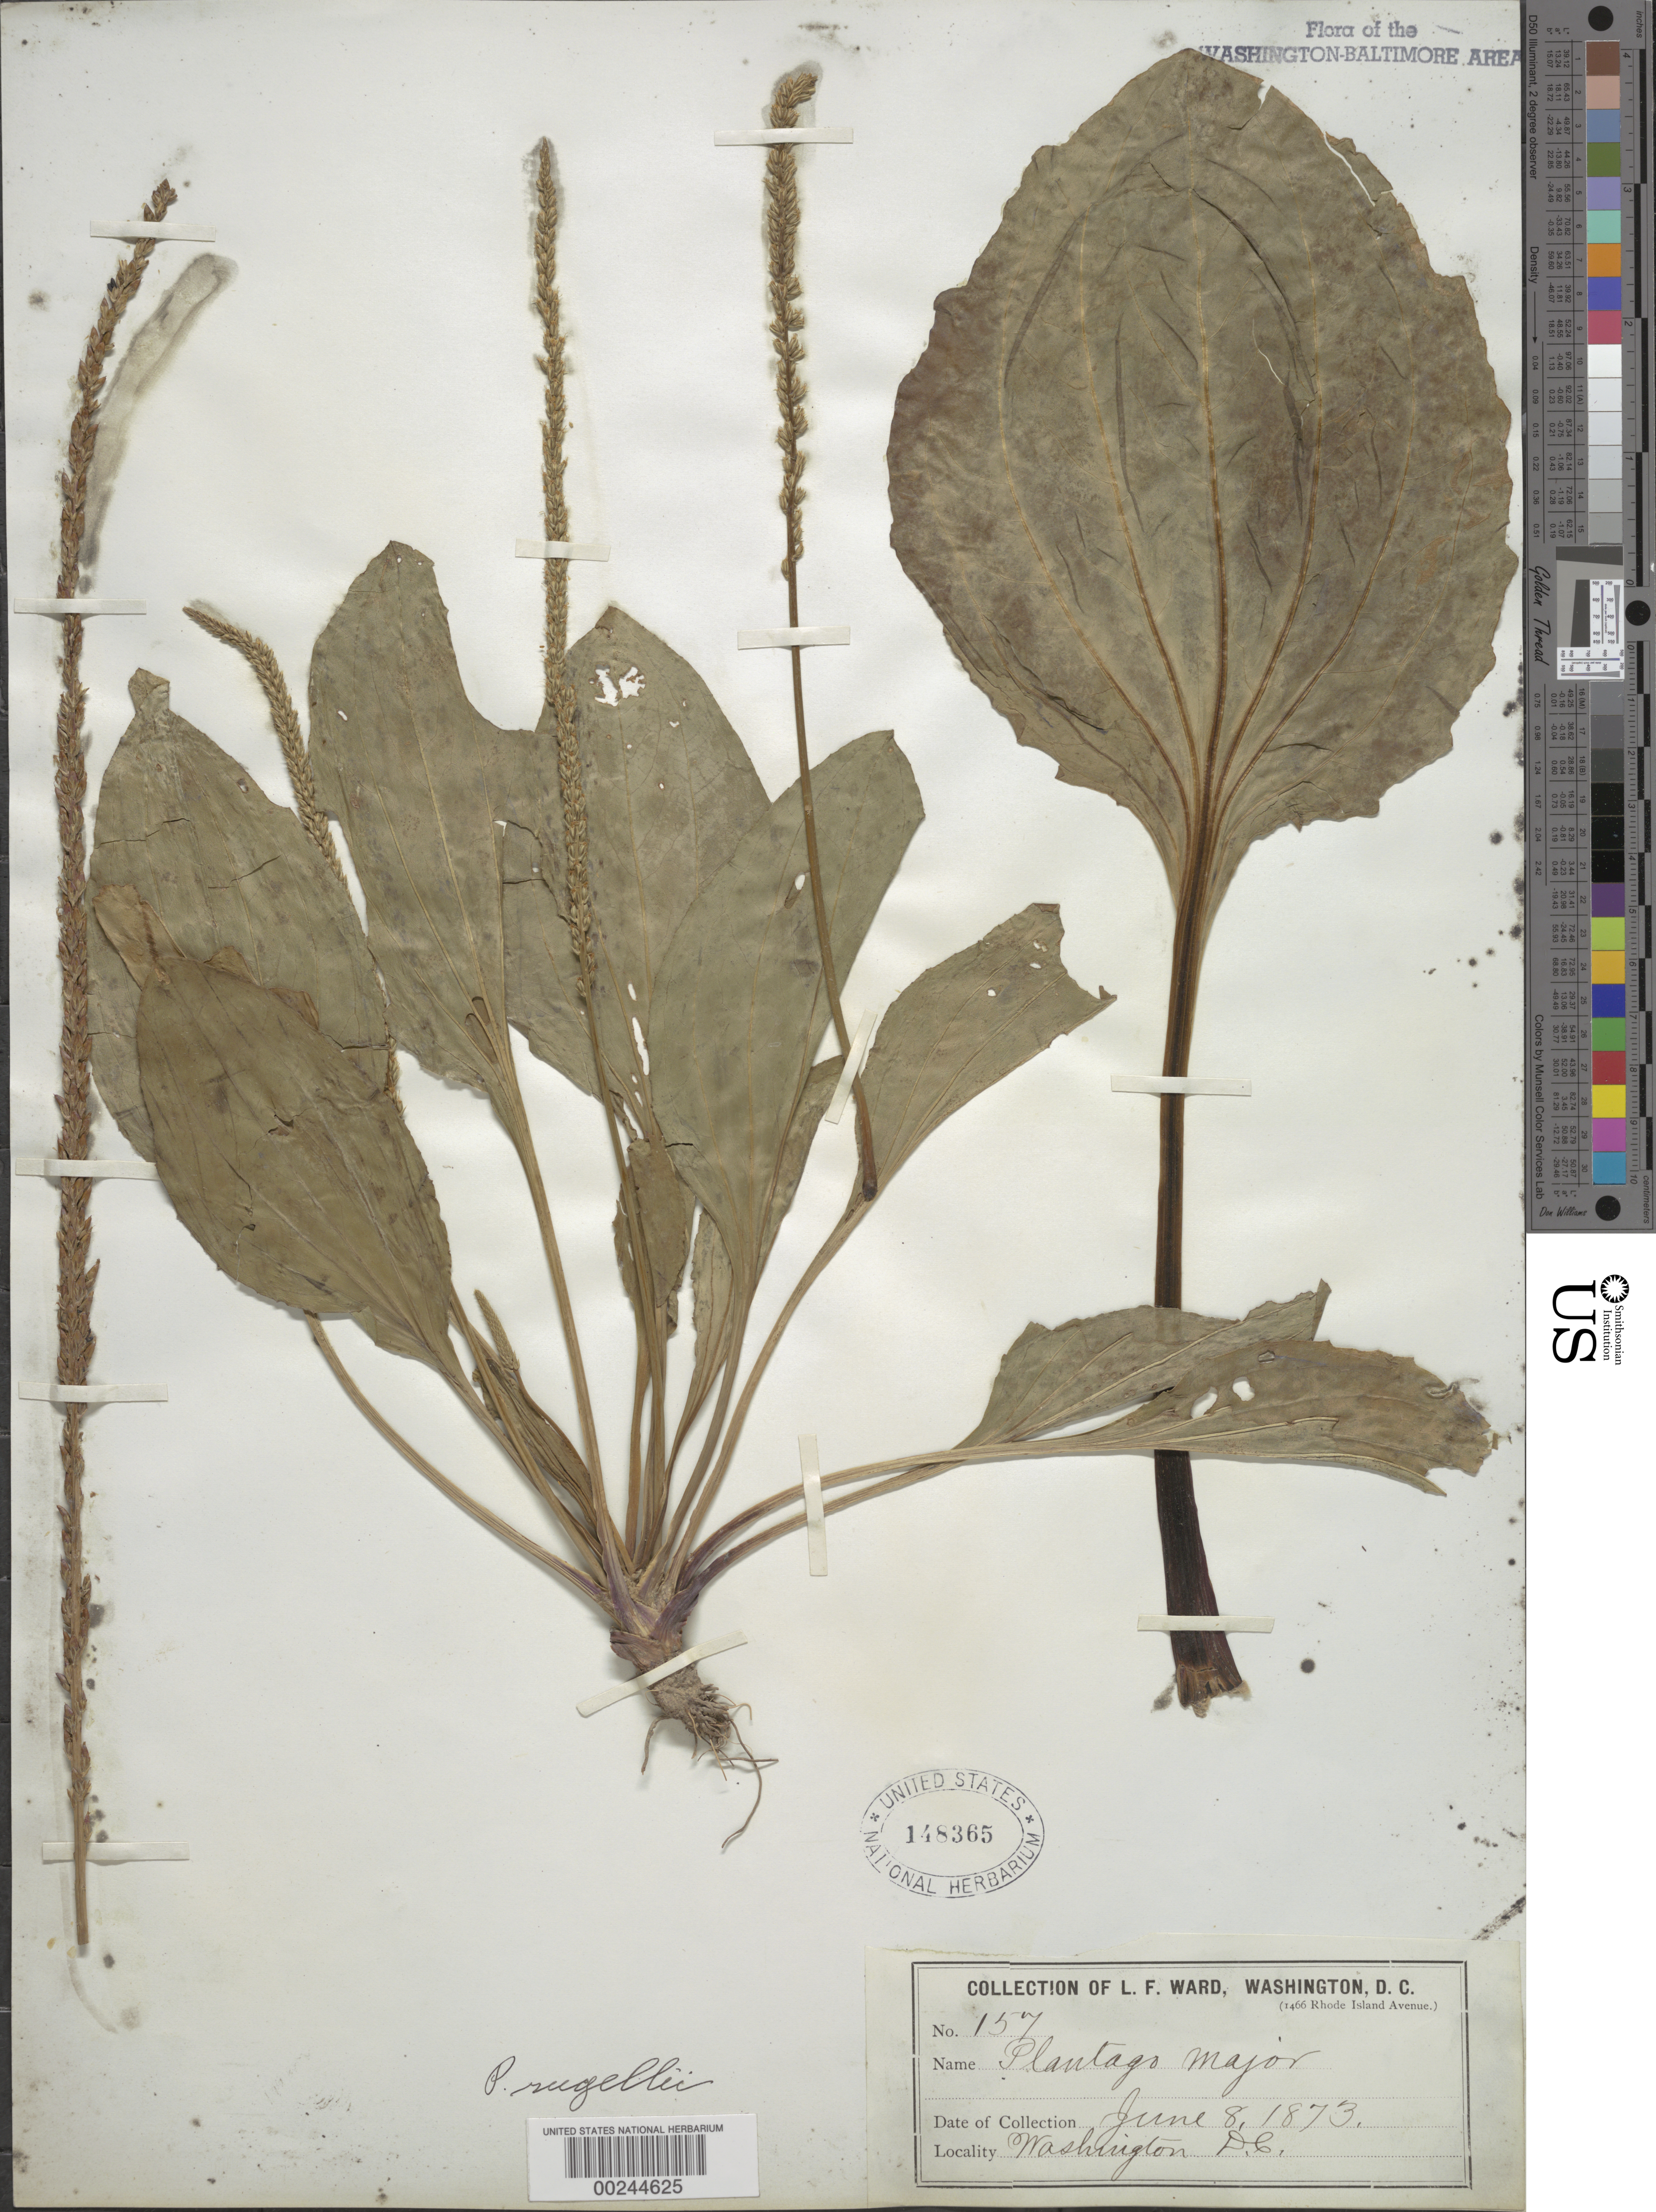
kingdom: Plantae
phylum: Tracheophyta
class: Magnoliopsida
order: Lamiales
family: Plantaginaceae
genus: Plantago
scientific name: Plantago rugelii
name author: Decne.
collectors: L. F. Ward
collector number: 157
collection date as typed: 08 Jun 1873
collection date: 1873-06-08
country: United States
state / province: District of Columbia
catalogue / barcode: US 148365